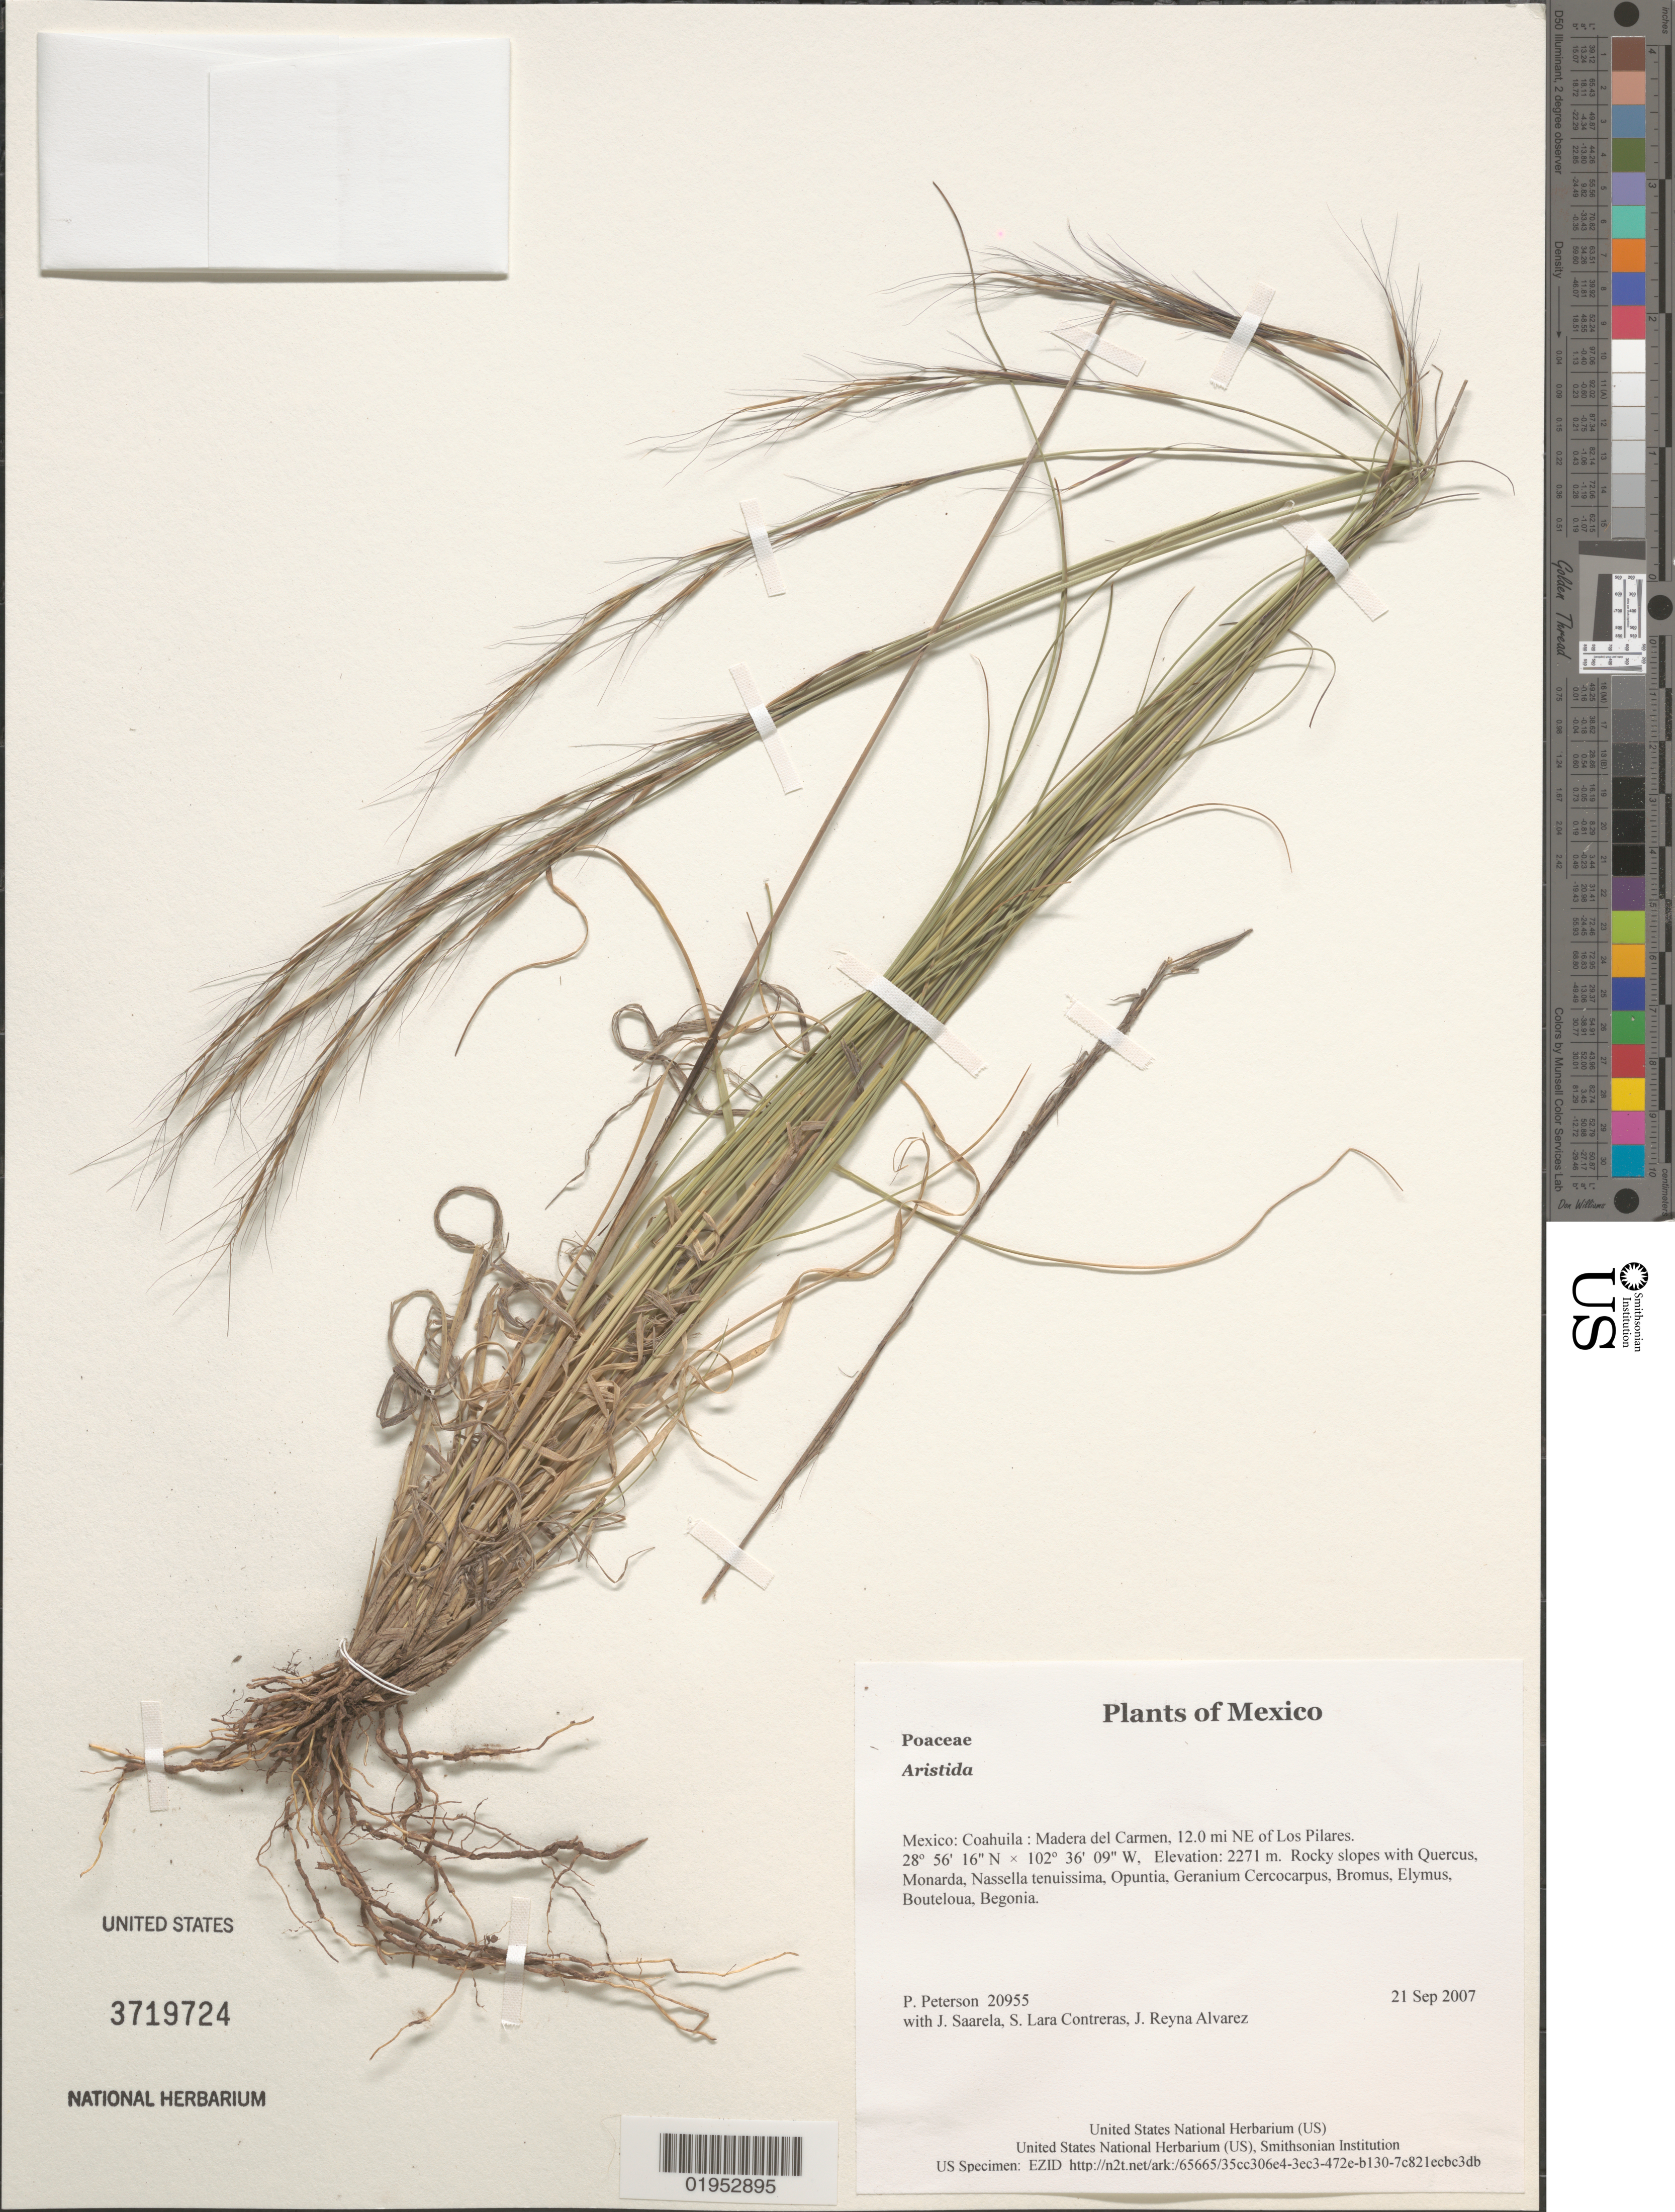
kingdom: Plantae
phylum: Tracheophyta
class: Liliopsida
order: Poales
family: Poaceae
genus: Aristida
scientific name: Aristida sp.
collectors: P. M. Peterson, J. Saarela, S. Lara Contreras & J. Reyna Alvarez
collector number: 20955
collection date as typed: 21 Sep 2007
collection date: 2007-09-21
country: Mexico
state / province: Coahuila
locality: Madera del Carmen, 12.0 mi NE of Los Pilares.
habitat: Rocky slopes with Quercus, Monarda, Nassella tenuissima, Opuntia, Geranium Cercocarpus, Bromus, Elymus, Bouteloua, Begonia.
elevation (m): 2271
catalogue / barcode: US 3719724